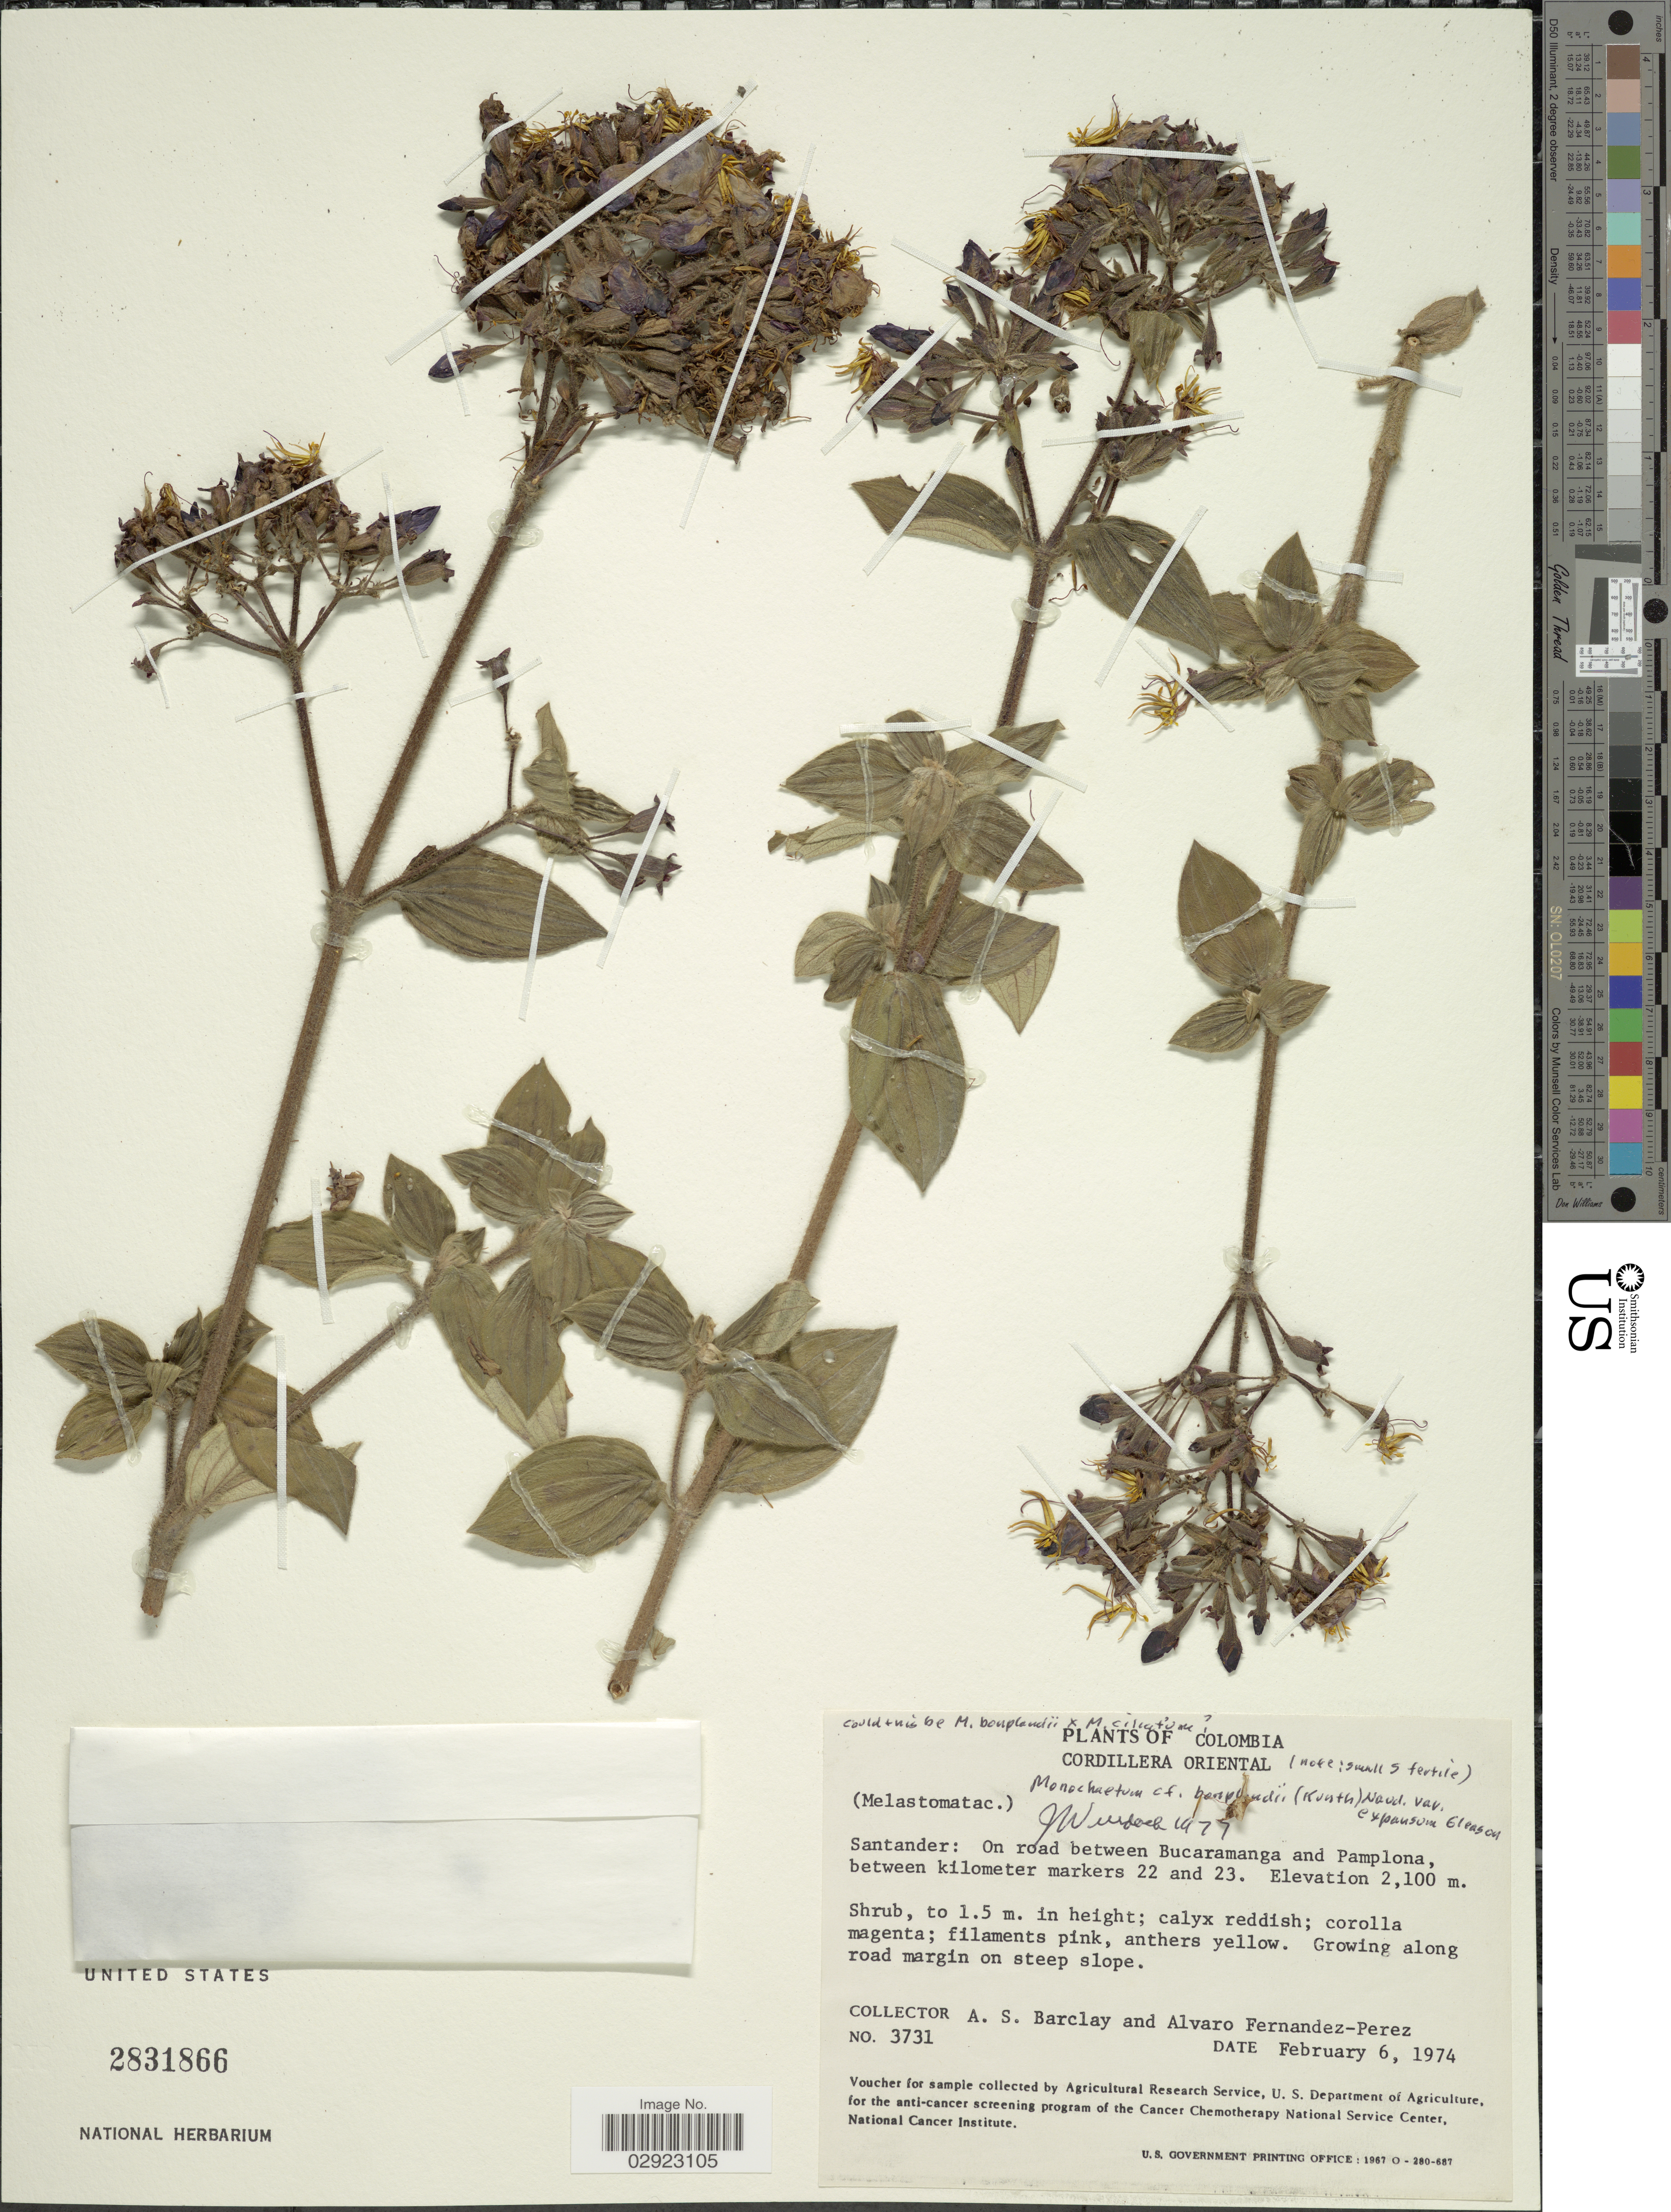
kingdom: Plantae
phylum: Tracheophyta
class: Magnoliopsida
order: Myrtales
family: Melastomataceae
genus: Monochaetum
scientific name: Monochaetum bonplandii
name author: (Kunth) Naudin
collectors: A. S. Barclay & A. Fernández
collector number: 3731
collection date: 1974-02-06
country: Colombia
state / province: Santander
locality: Cordillera Oriental, On road between Bucaramanga and Pamplona, between kilometer marker 22 and 23.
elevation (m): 2100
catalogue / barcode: US 2831866